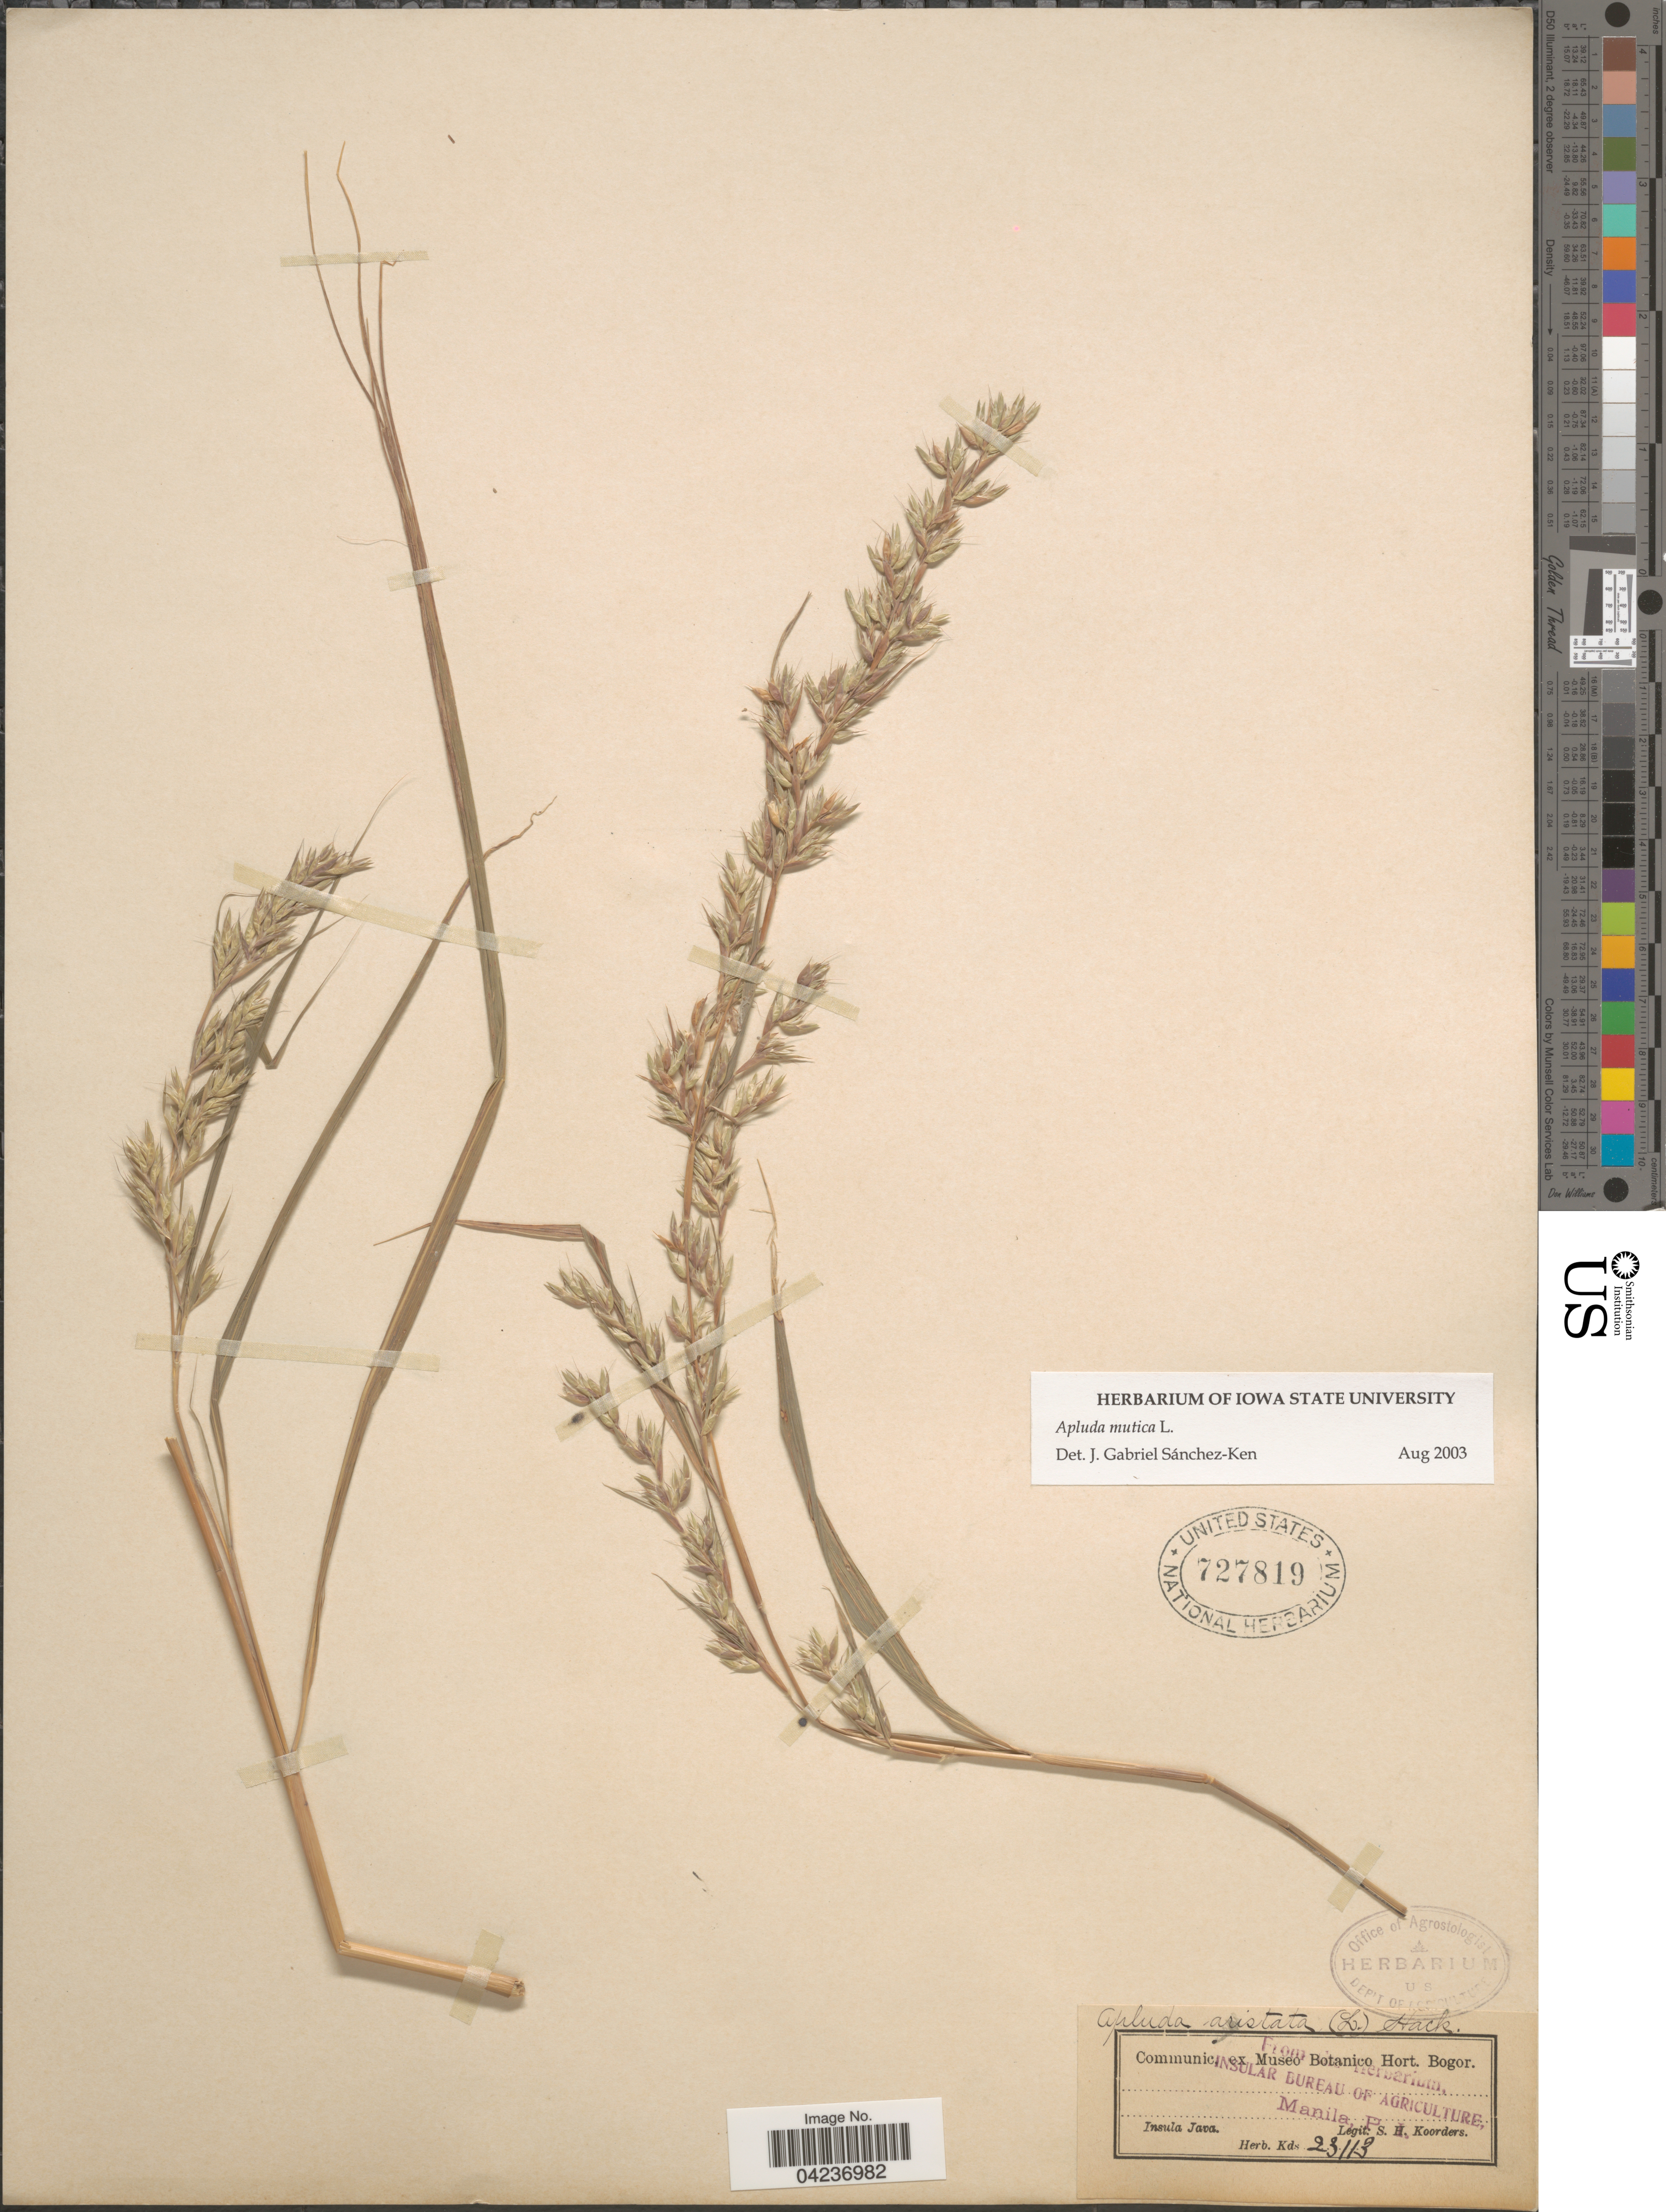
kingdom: Plantae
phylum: Tracheophyta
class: Liliopsida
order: Poales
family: Poaceae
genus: Apluda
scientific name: Apluda mutica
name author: L.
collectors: S. H. Koorders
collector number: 23113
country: Indonesia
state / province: Java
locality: Insula Java.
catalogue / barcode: US 727819